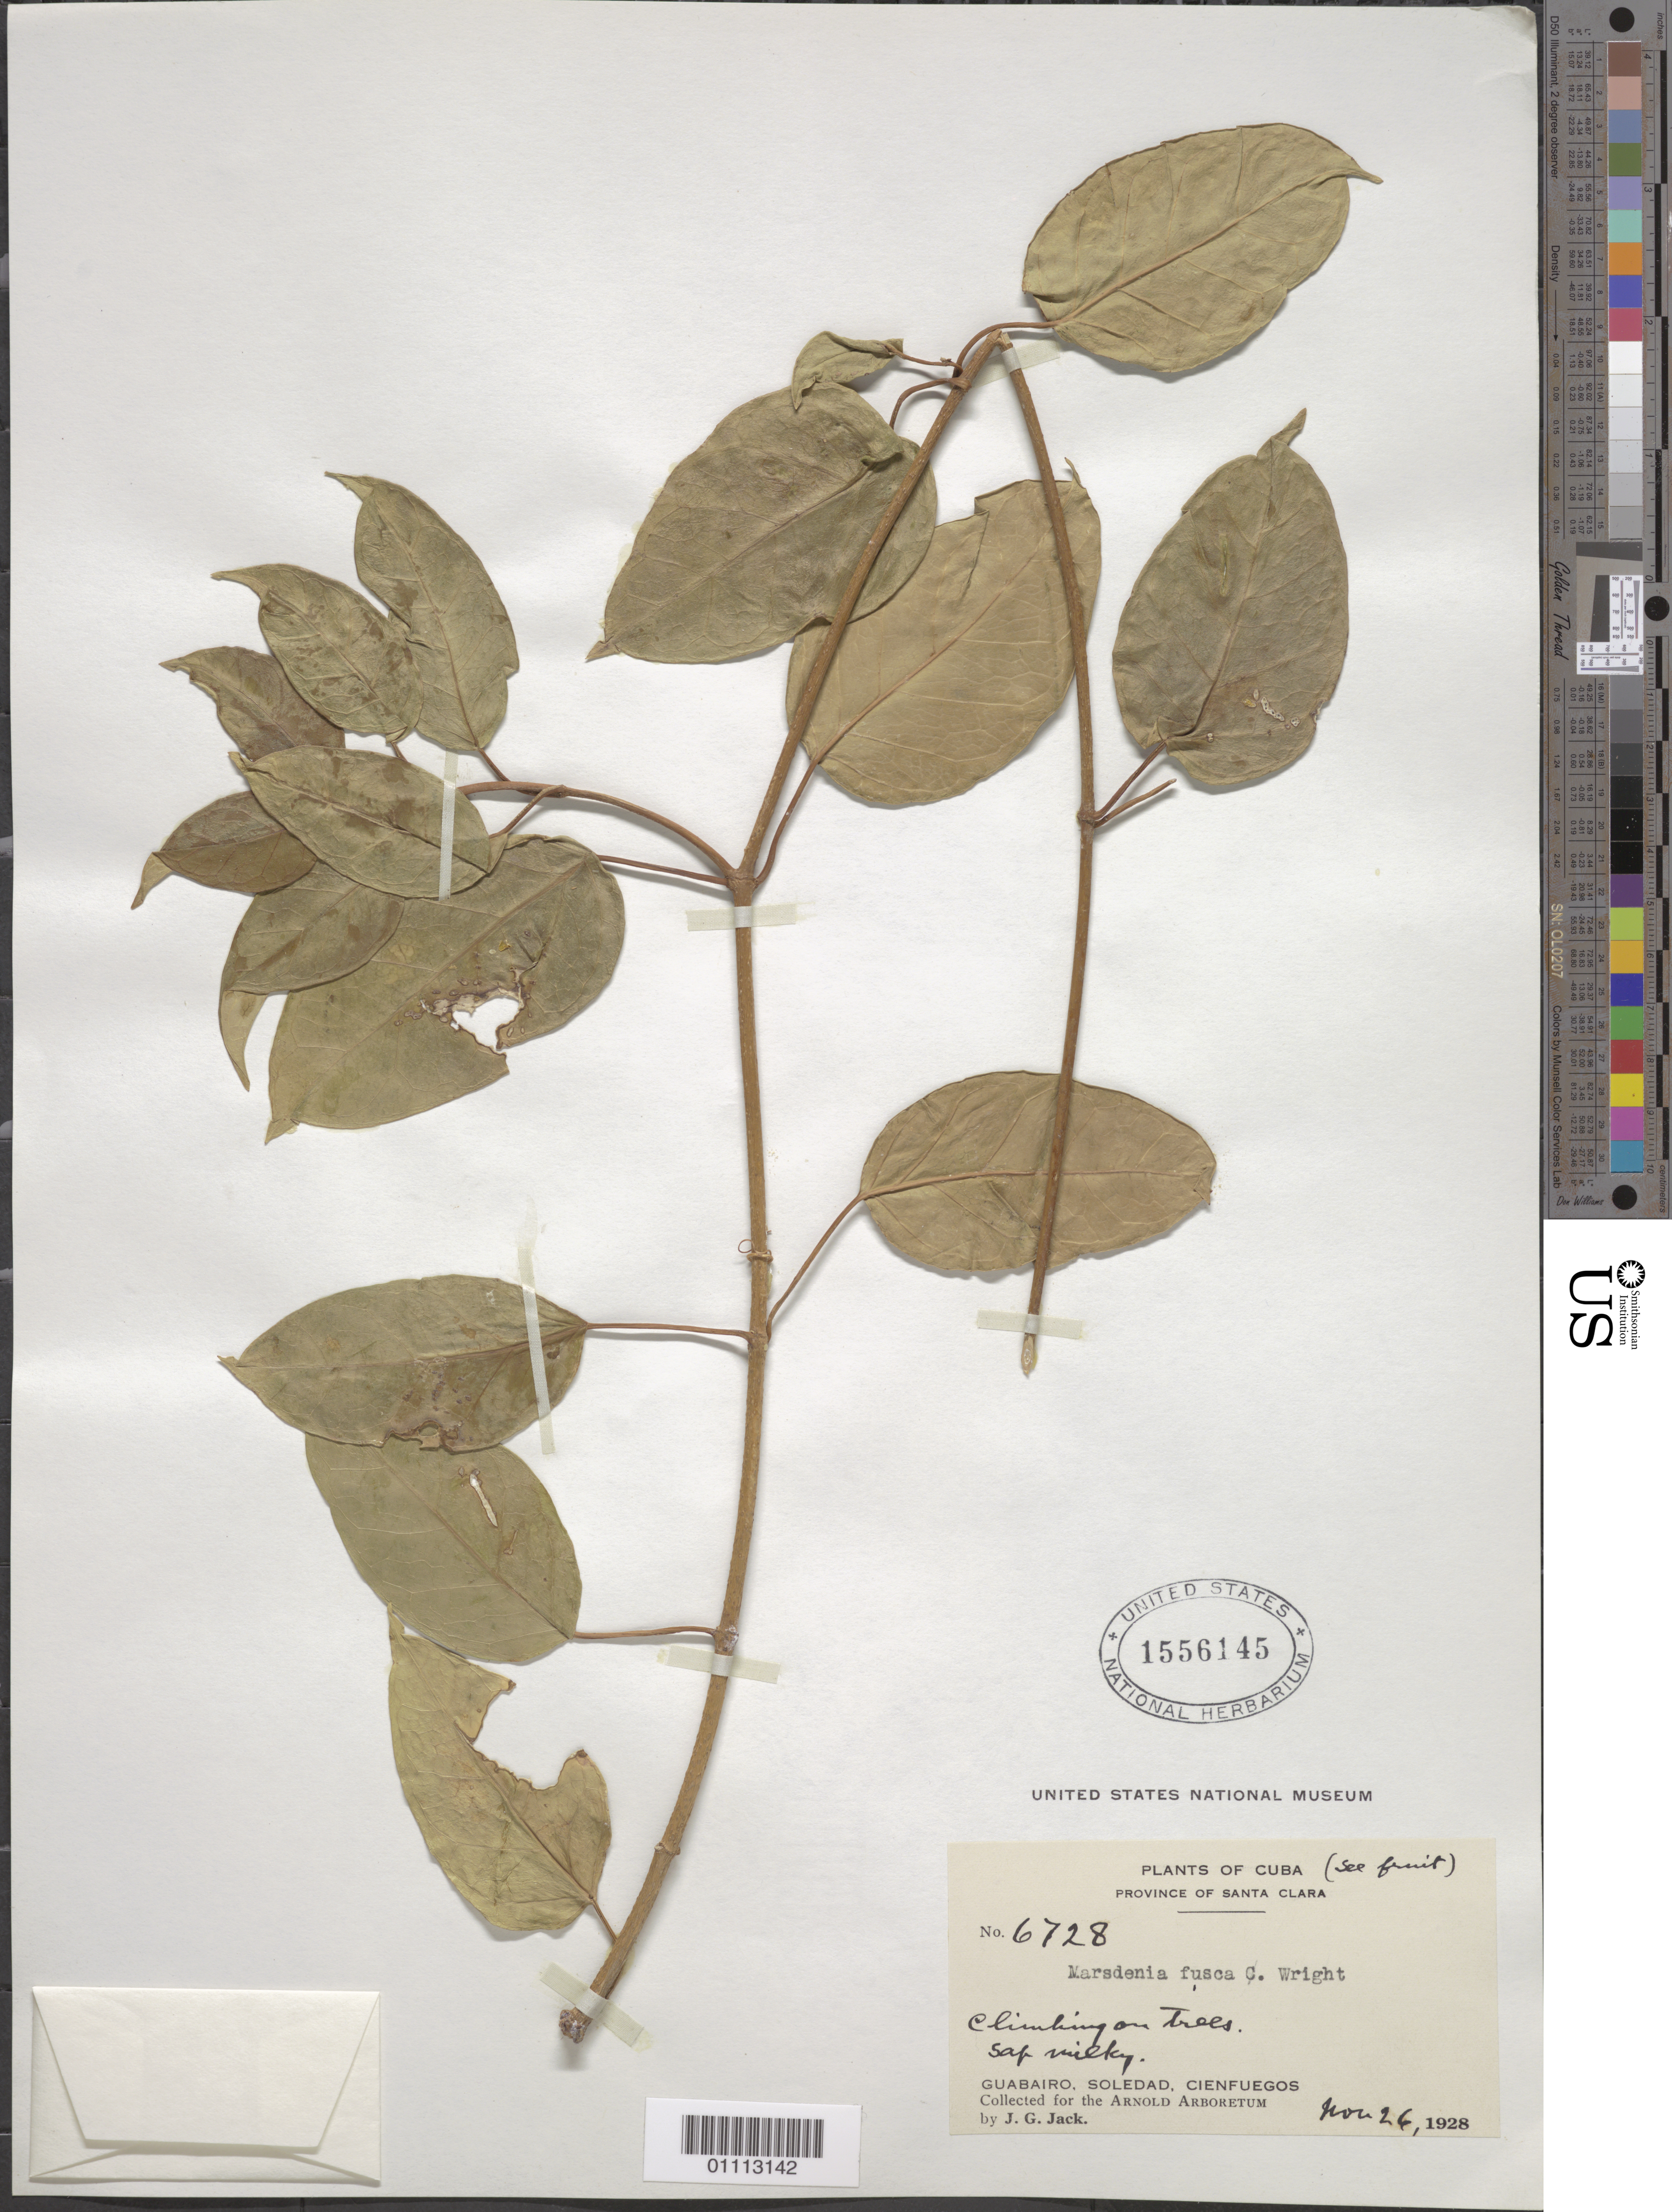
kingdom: Plantae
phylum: Tracheophyta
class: Magnoliopsida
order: Gentianales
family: Apocynaceae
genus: Marsdenia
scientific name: Marsdenia fusca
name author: C. Wright ex Griseb.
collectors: J. G. Jack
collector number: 6728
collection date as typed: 26 Nov 1928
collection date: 1928-11-26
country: Cuba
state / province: Cienfuegos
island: Cuba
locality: Guabairo, Soledad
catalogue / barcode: US 1556145